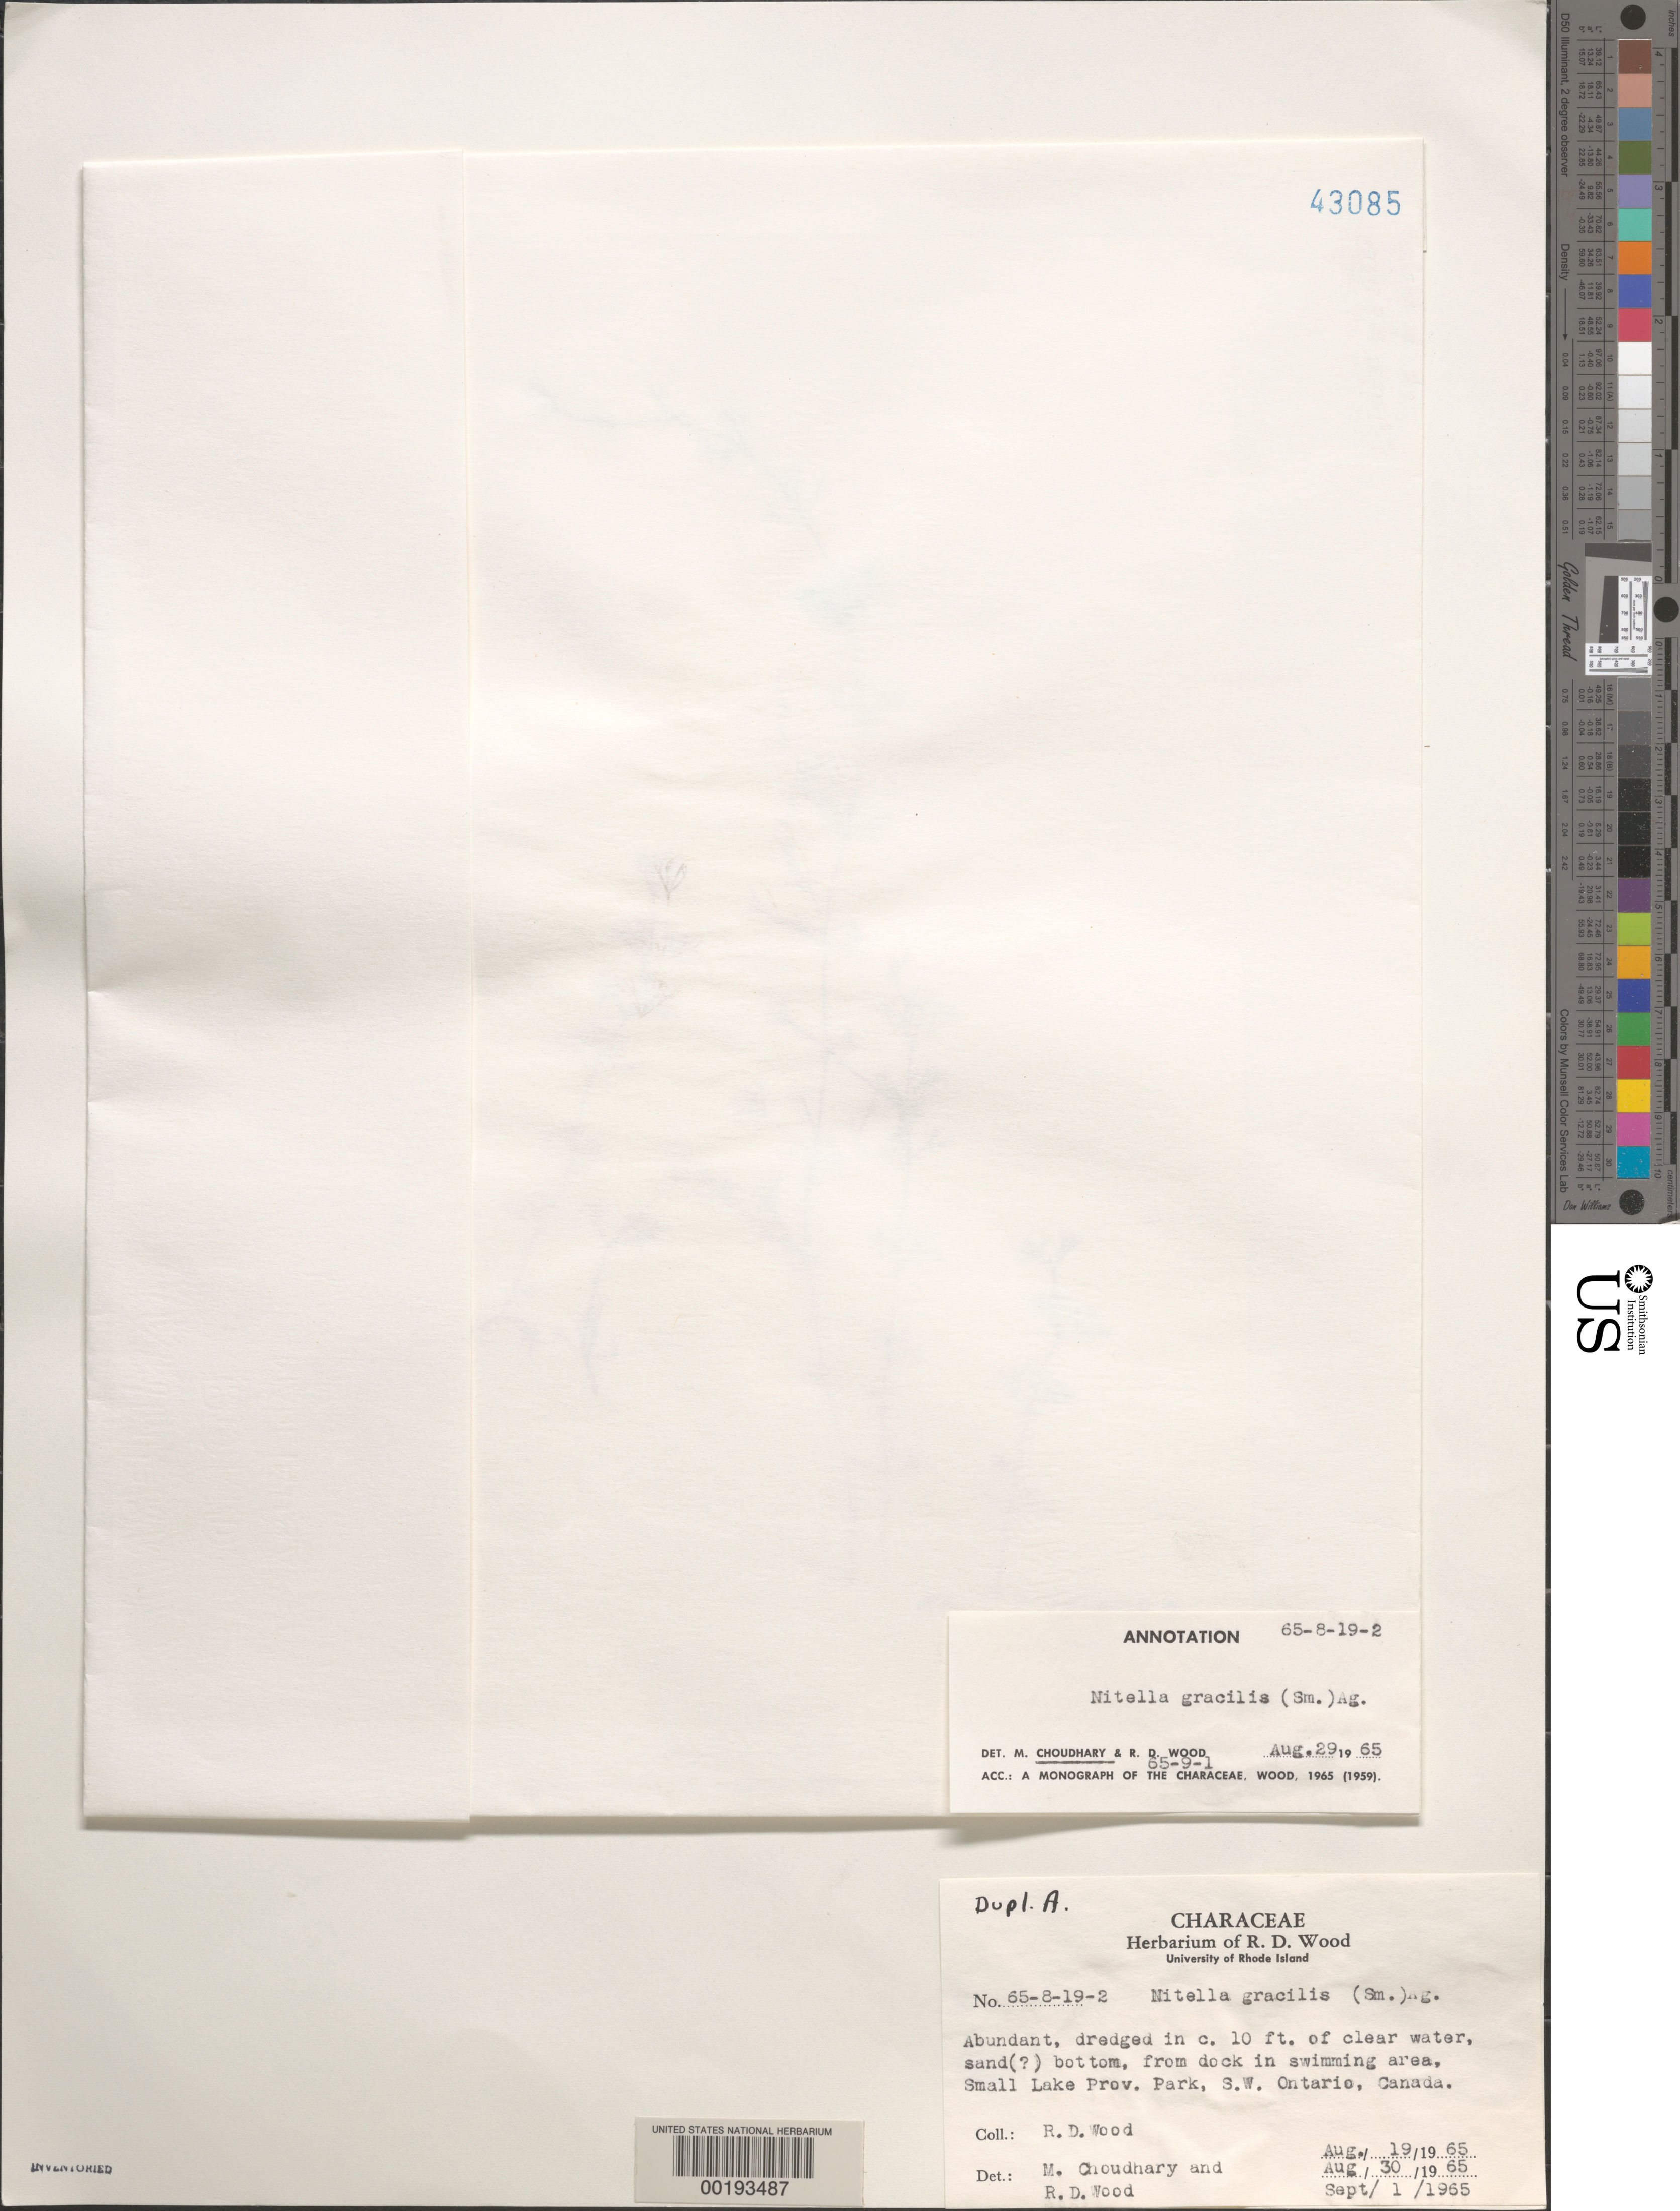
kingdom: Plantae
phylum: Charophyta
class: Charophyceae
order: Charales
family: Characeae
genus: Nitella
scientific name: Nitella gracilis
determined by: Wood, R. D.; Choudhary, M. C.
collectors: R. Wood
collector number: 65-8-19-2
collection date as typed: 19 Aug 1965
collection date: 1965-08-19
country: Canada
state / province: Ontario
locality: Small Lake Provincial Park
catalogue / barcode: US 43085